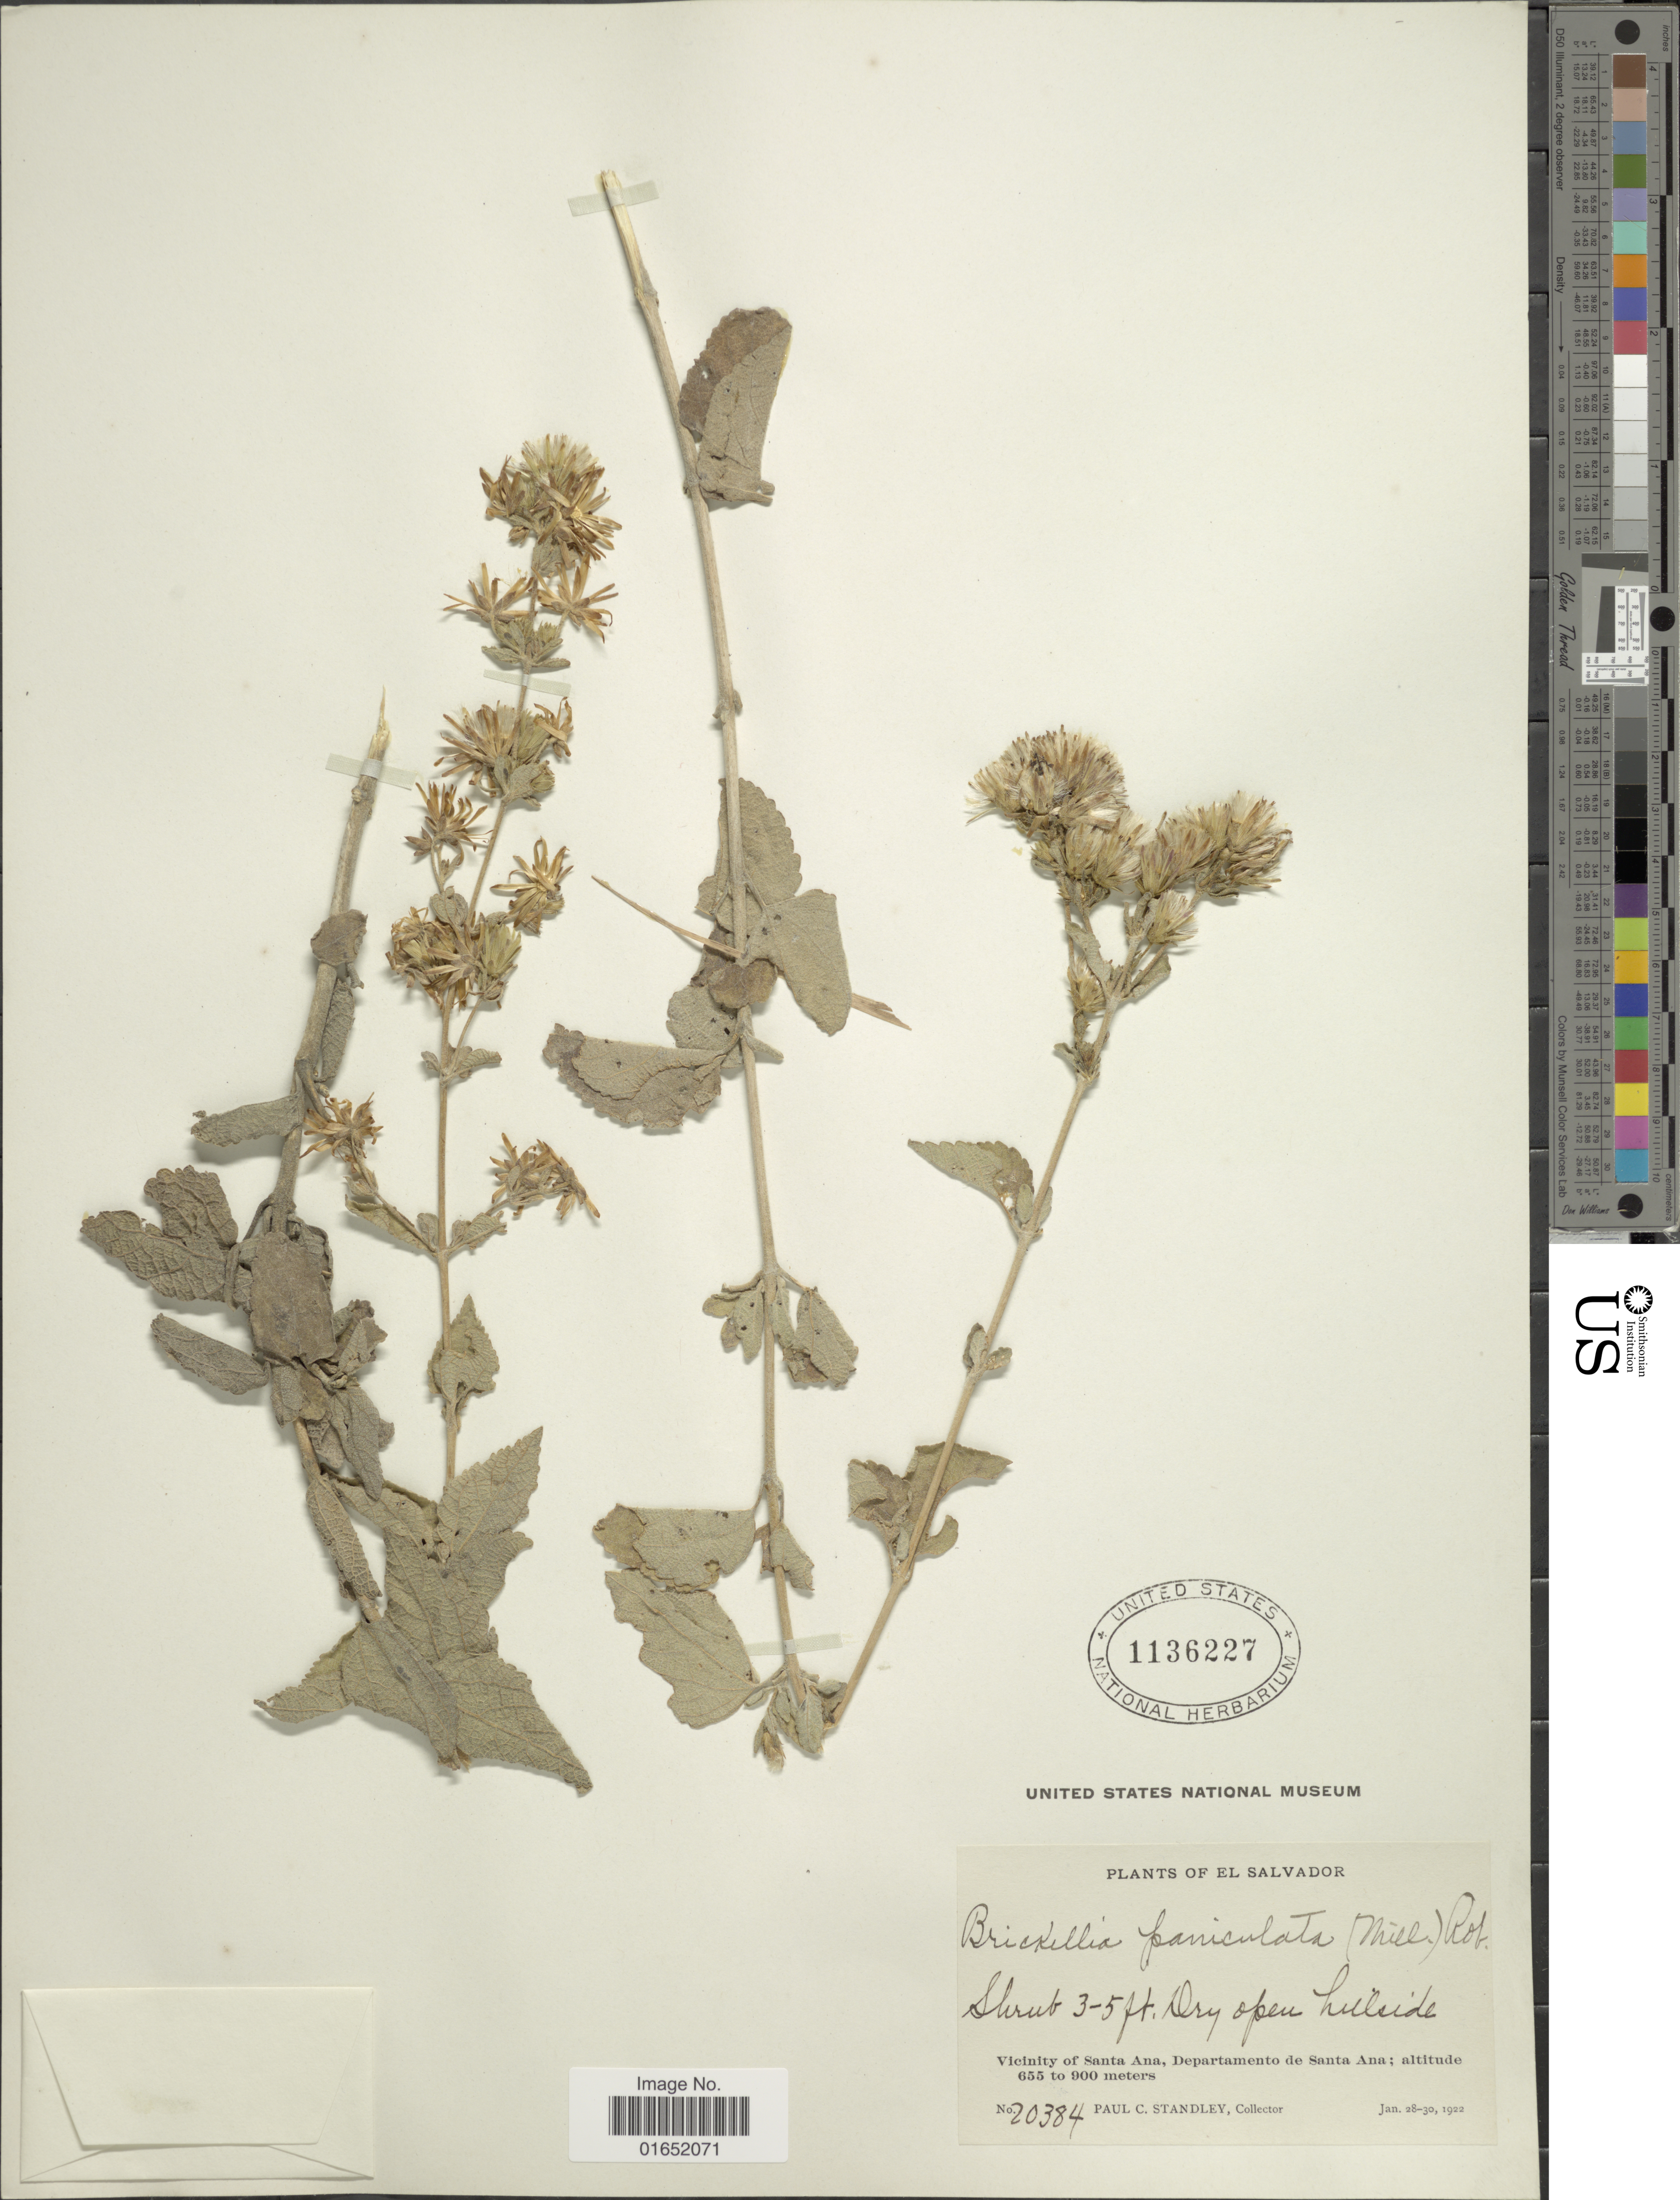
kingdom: Plantae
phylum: Tracheophyta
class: Magnoliopsida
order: Asterales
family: Asteraceae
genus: Brickellia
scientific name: Brickellia paniculata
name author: (Mill.) B.L. Rob.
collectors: P. C. Standley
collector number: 20384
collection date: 1922-01-28/1922-01-30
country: El Salvador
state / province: Santa Ana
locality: Vicinity of Santa Ana, Department de Santa Ana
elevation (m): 655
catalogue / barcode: US 1136227